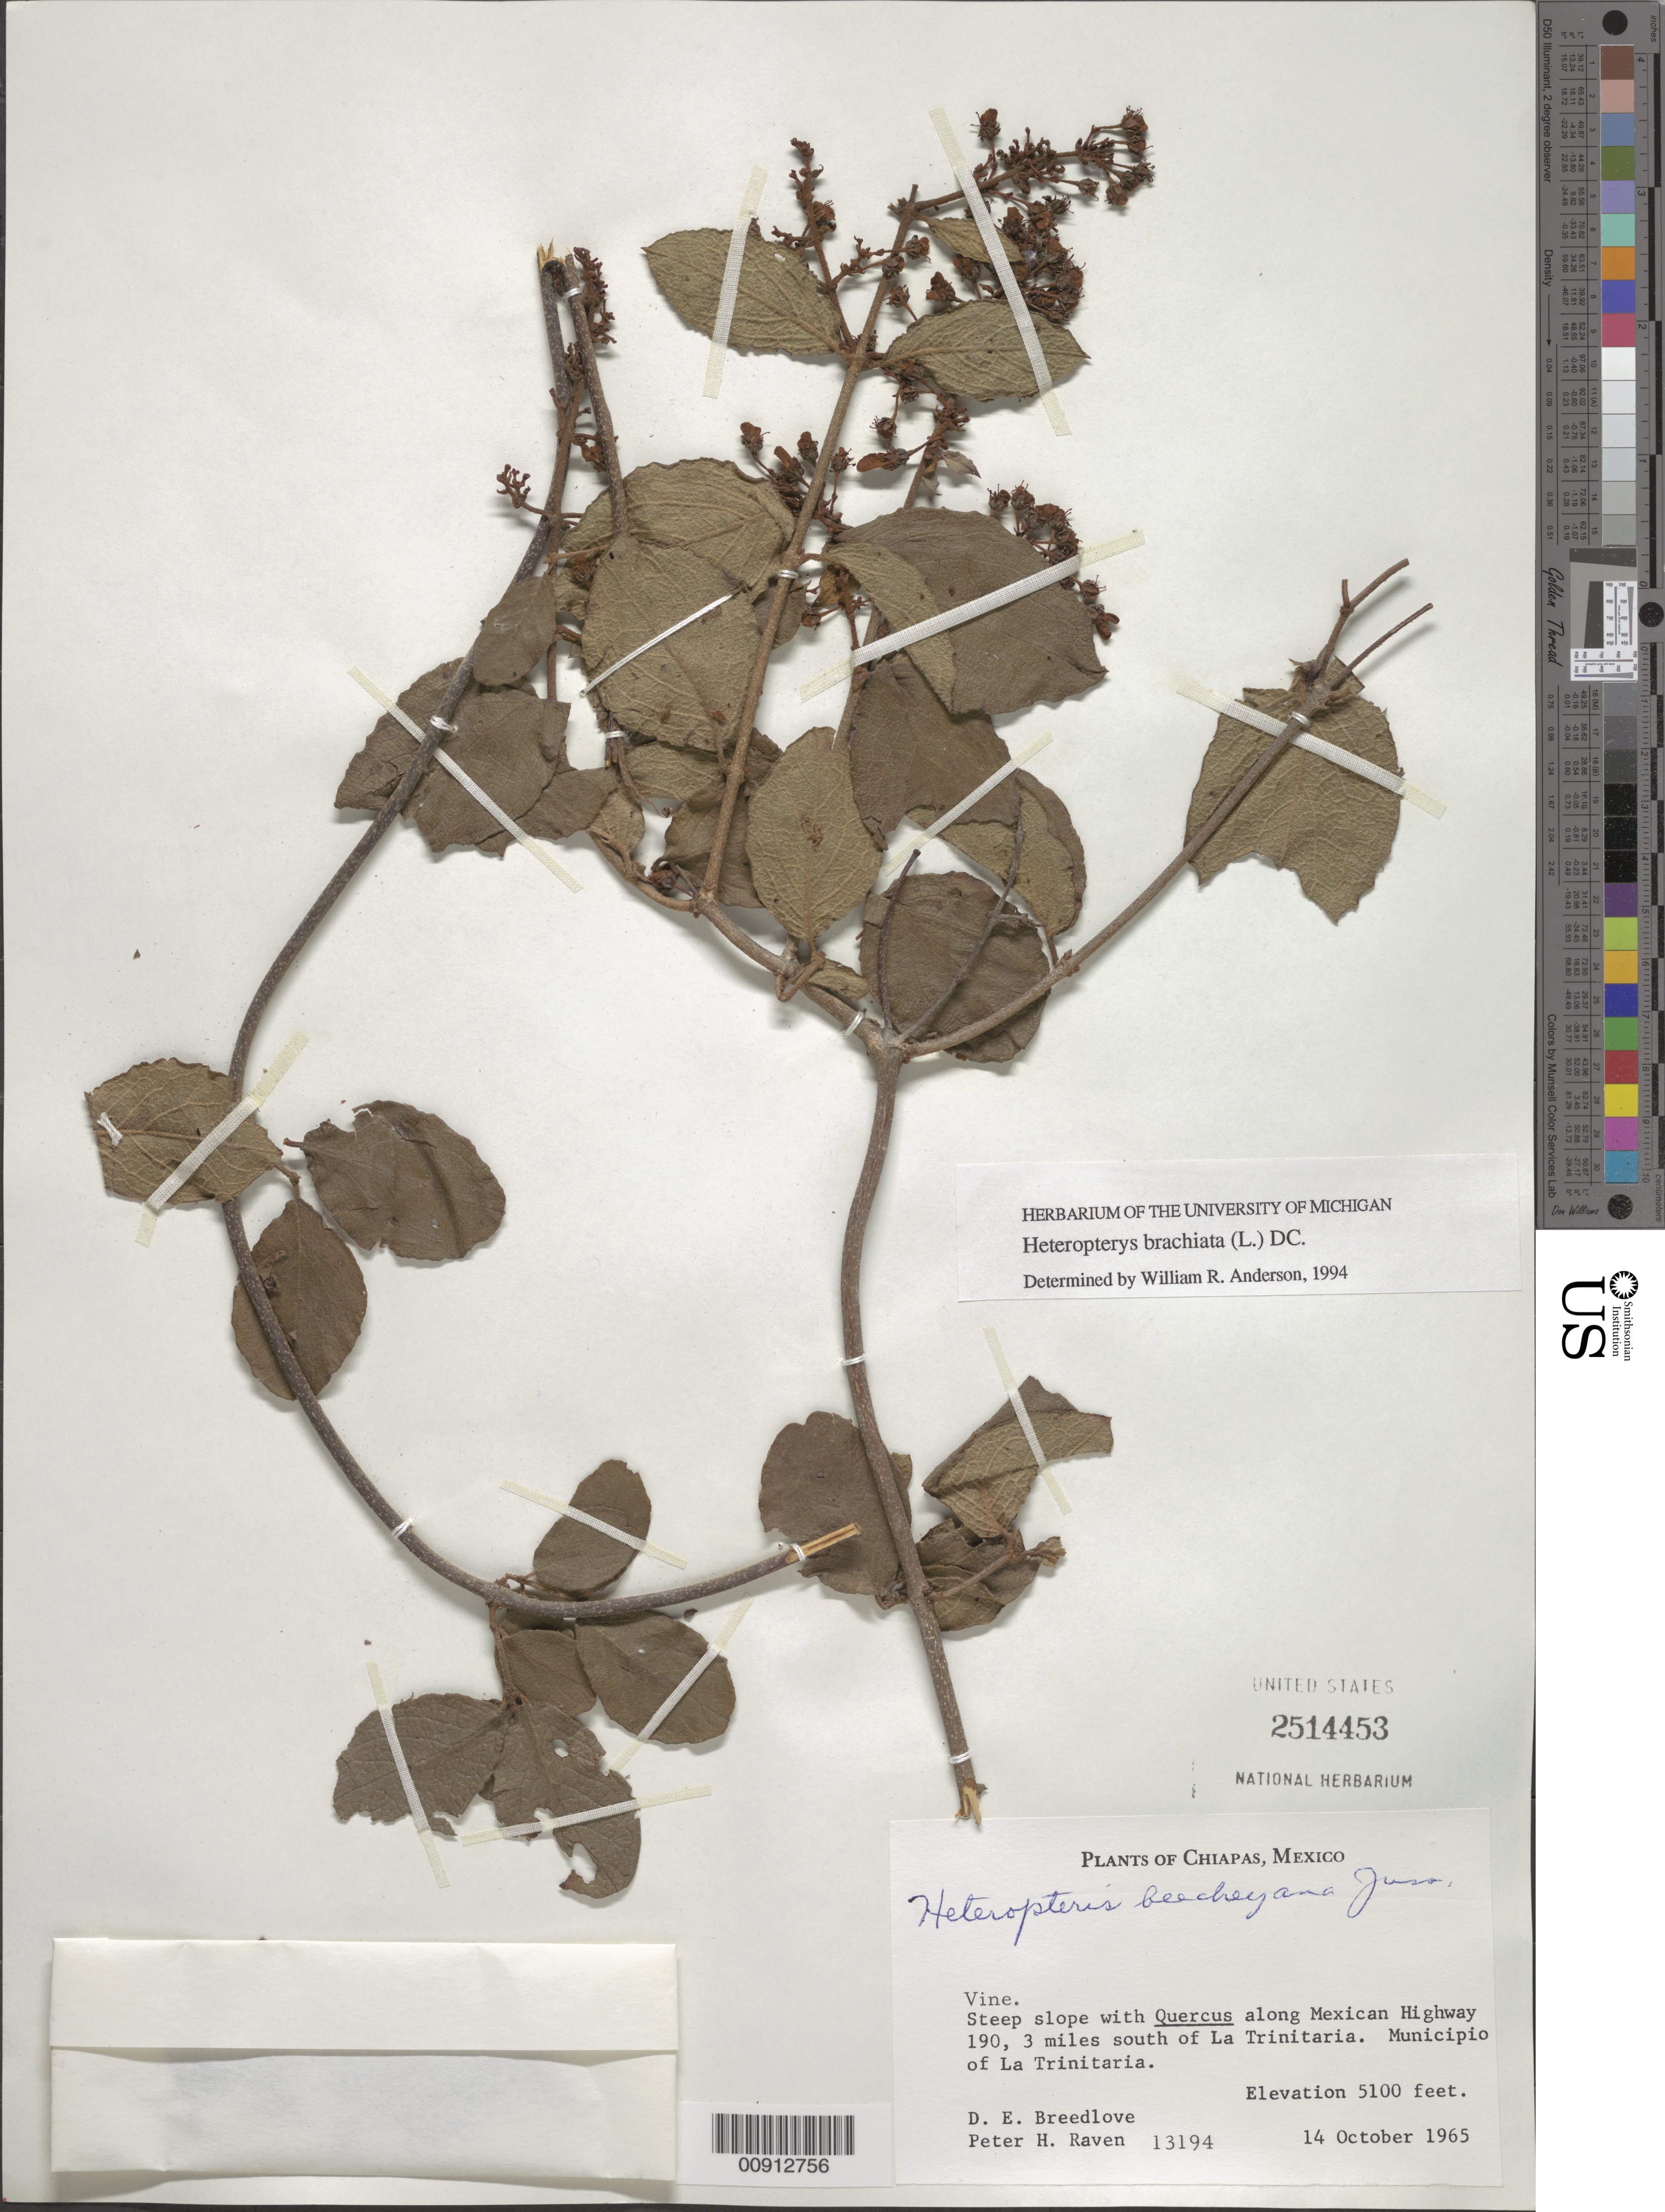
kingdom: Plantae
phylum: Tracheophyta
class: Magnoliopsida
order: Malpighiales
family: Malpighiaceae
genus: Heteropterys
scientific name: Heteropterys brachiata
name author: (L.) DC.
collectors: D. E. Breedlove & P. H. Raven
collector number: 13194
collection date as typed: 14 Oct 1965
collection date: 1965-10-14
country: Mexico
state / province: Chiapas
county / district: Trinitaria, La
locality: Along Mexican Highway 190, 3 miles south of La Trinitaria. Municipio of La Trinitaria, Chiapas.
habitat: Steep slope with Quercus.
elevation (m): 1554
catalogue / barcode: US 2514453